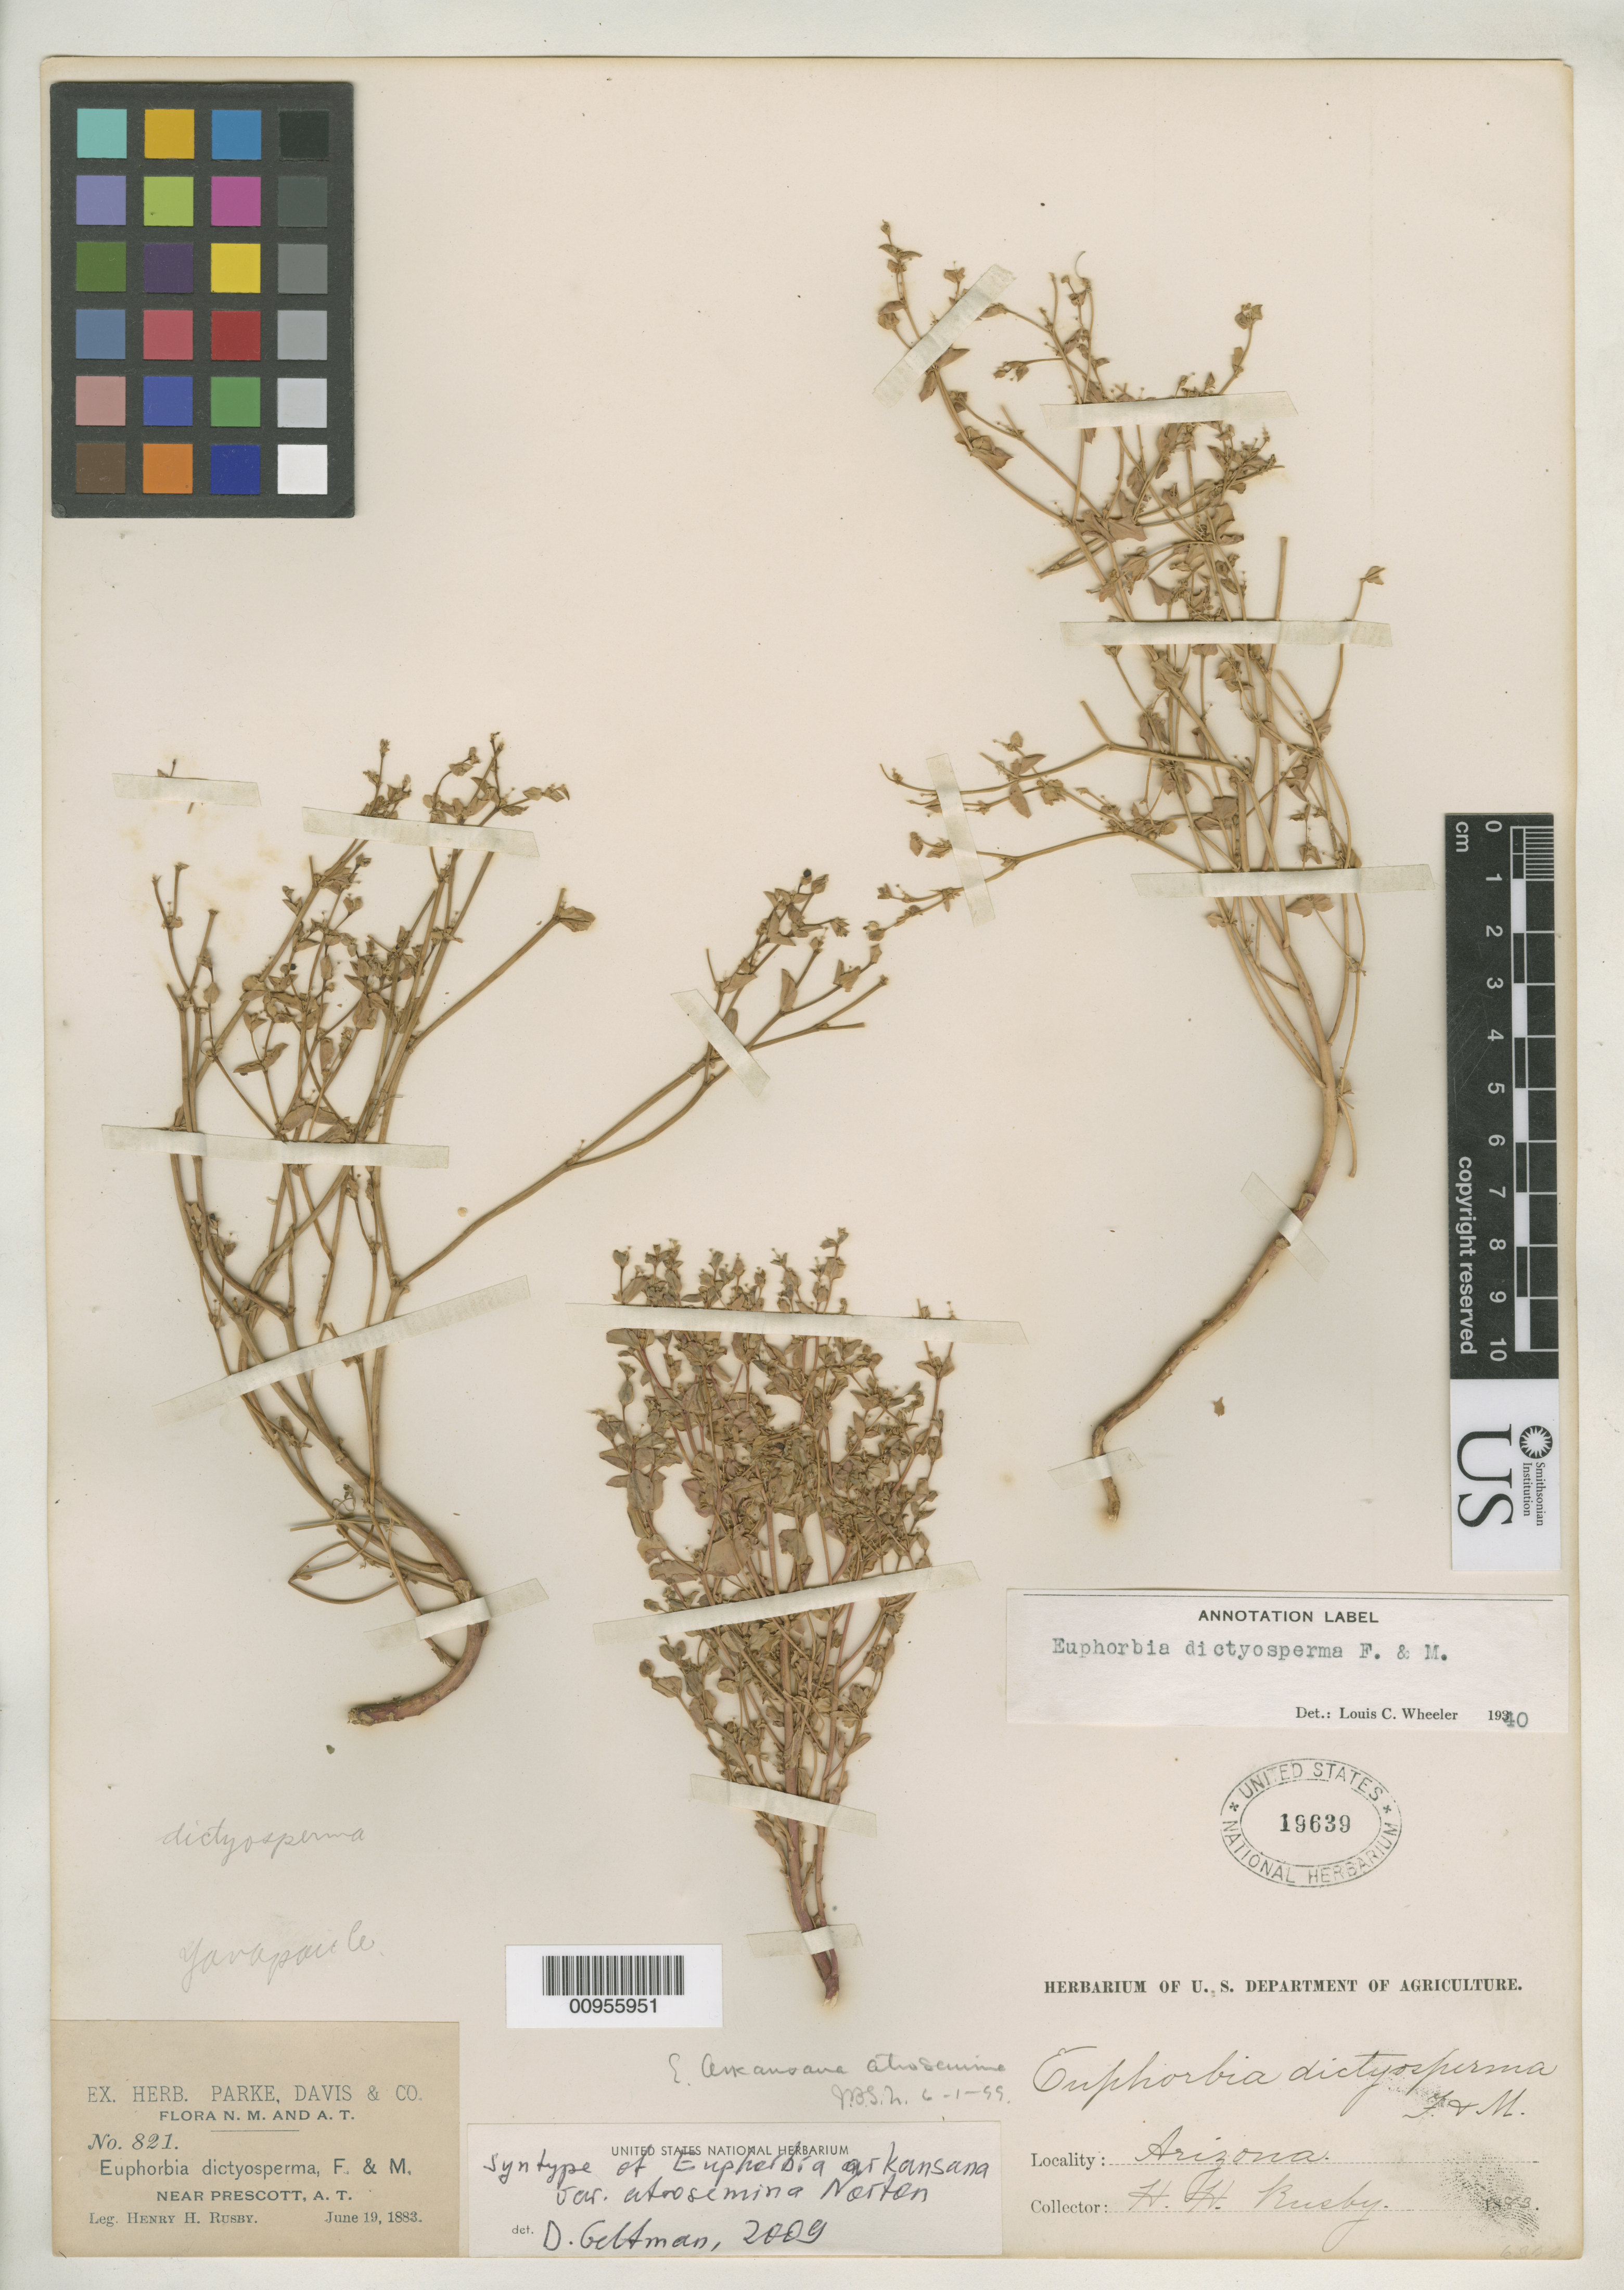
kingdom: Plantae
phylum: Tracheophyta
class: Magnoliopsida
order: Malpighiales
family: Euphorbiaceae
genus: Euphorbia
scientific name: Euphorbia arkansana var. atrosemina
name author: Norton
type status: Paratype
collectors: H. H. Rusby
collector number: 821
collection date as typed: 19 Jun 1883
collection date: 1883-06-19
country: United States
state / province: Arizona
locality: Near Prescott, A.T.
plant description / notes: Preprint from Ann. Rep. Missouri Bot. Gard. vol. 11 (1900).; No type cited in protologue; this sheet annotated by D. Geltman (2009) as "syntype" but Pringle s.n. (USNH 19649) was annotated as "type" by Norton (1899).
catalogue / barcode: US 19639